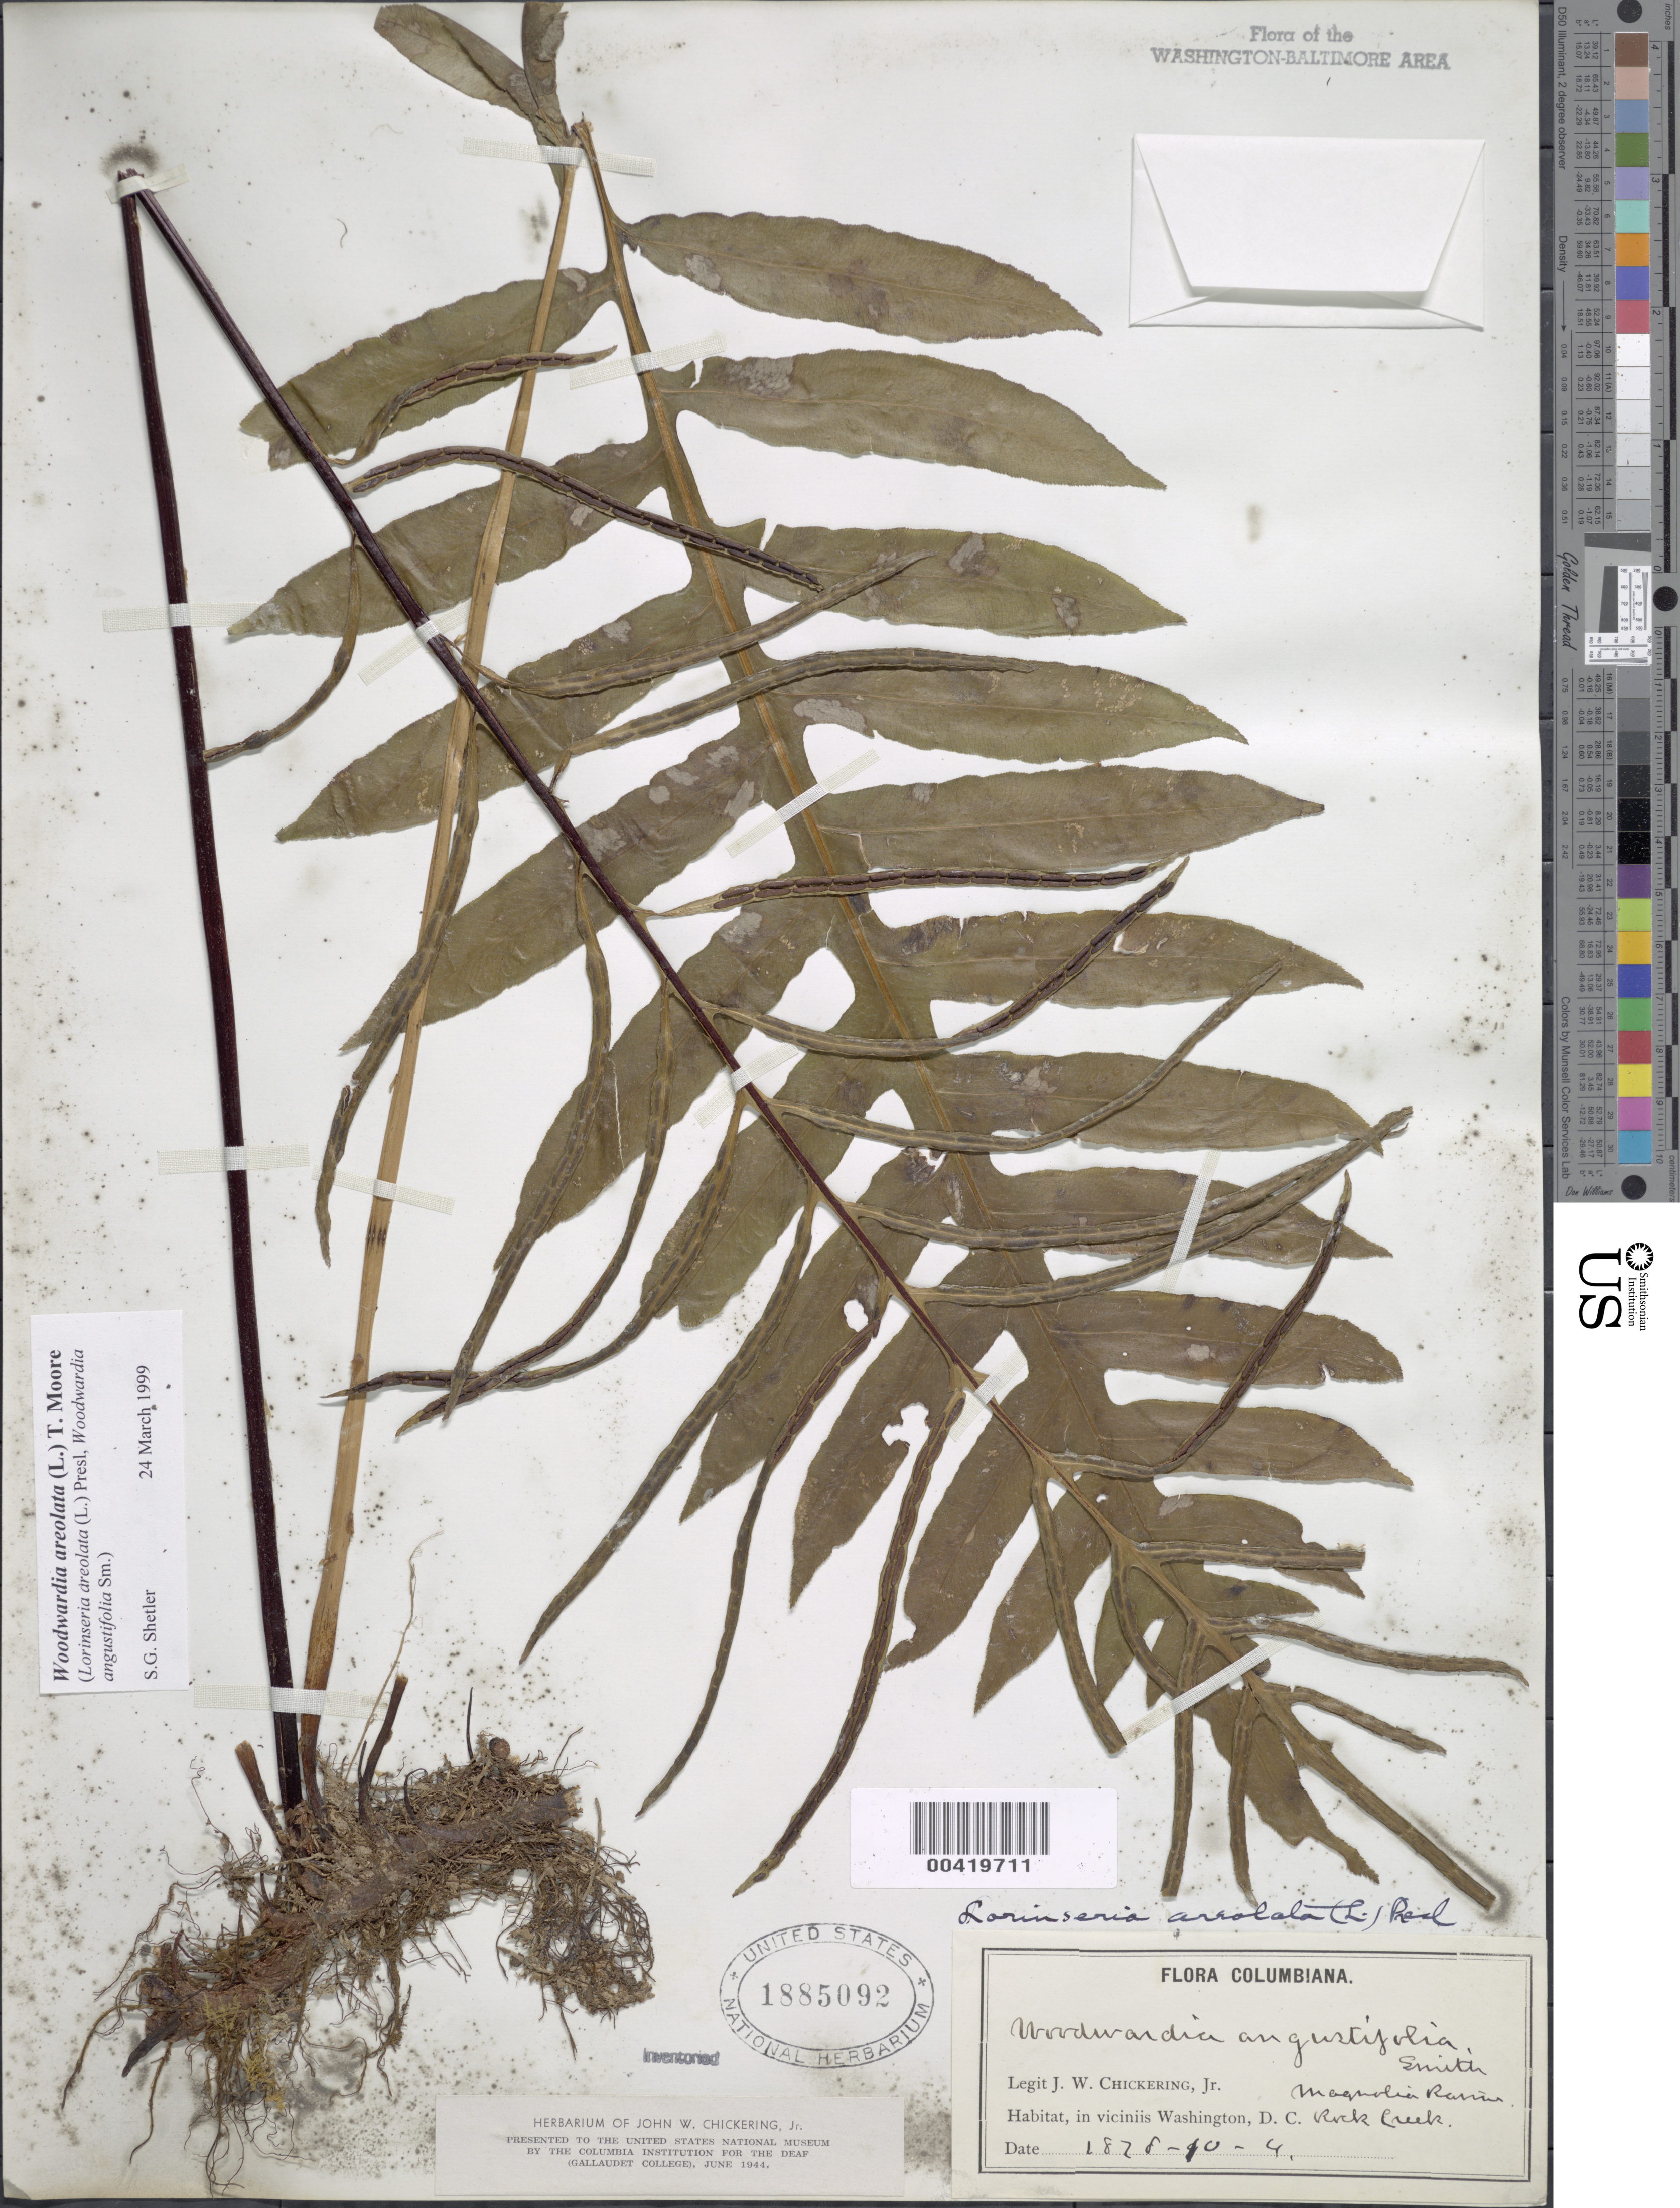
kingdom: Plantae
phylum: Tracheophyta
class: Polypodiopsida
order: Polypodiales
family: Blechnaceae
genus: Woodwardia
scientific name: Woodwardia areolata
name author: (L.) T. Moore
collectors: J. W. Chickering Jr.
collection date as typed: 10 Apr 1878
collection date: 1878-04-10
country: United States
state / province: District of Columbia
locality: Magnolia Ravine, Rock Creek Rock Creek Park & vicinity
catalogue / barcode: US 1885092